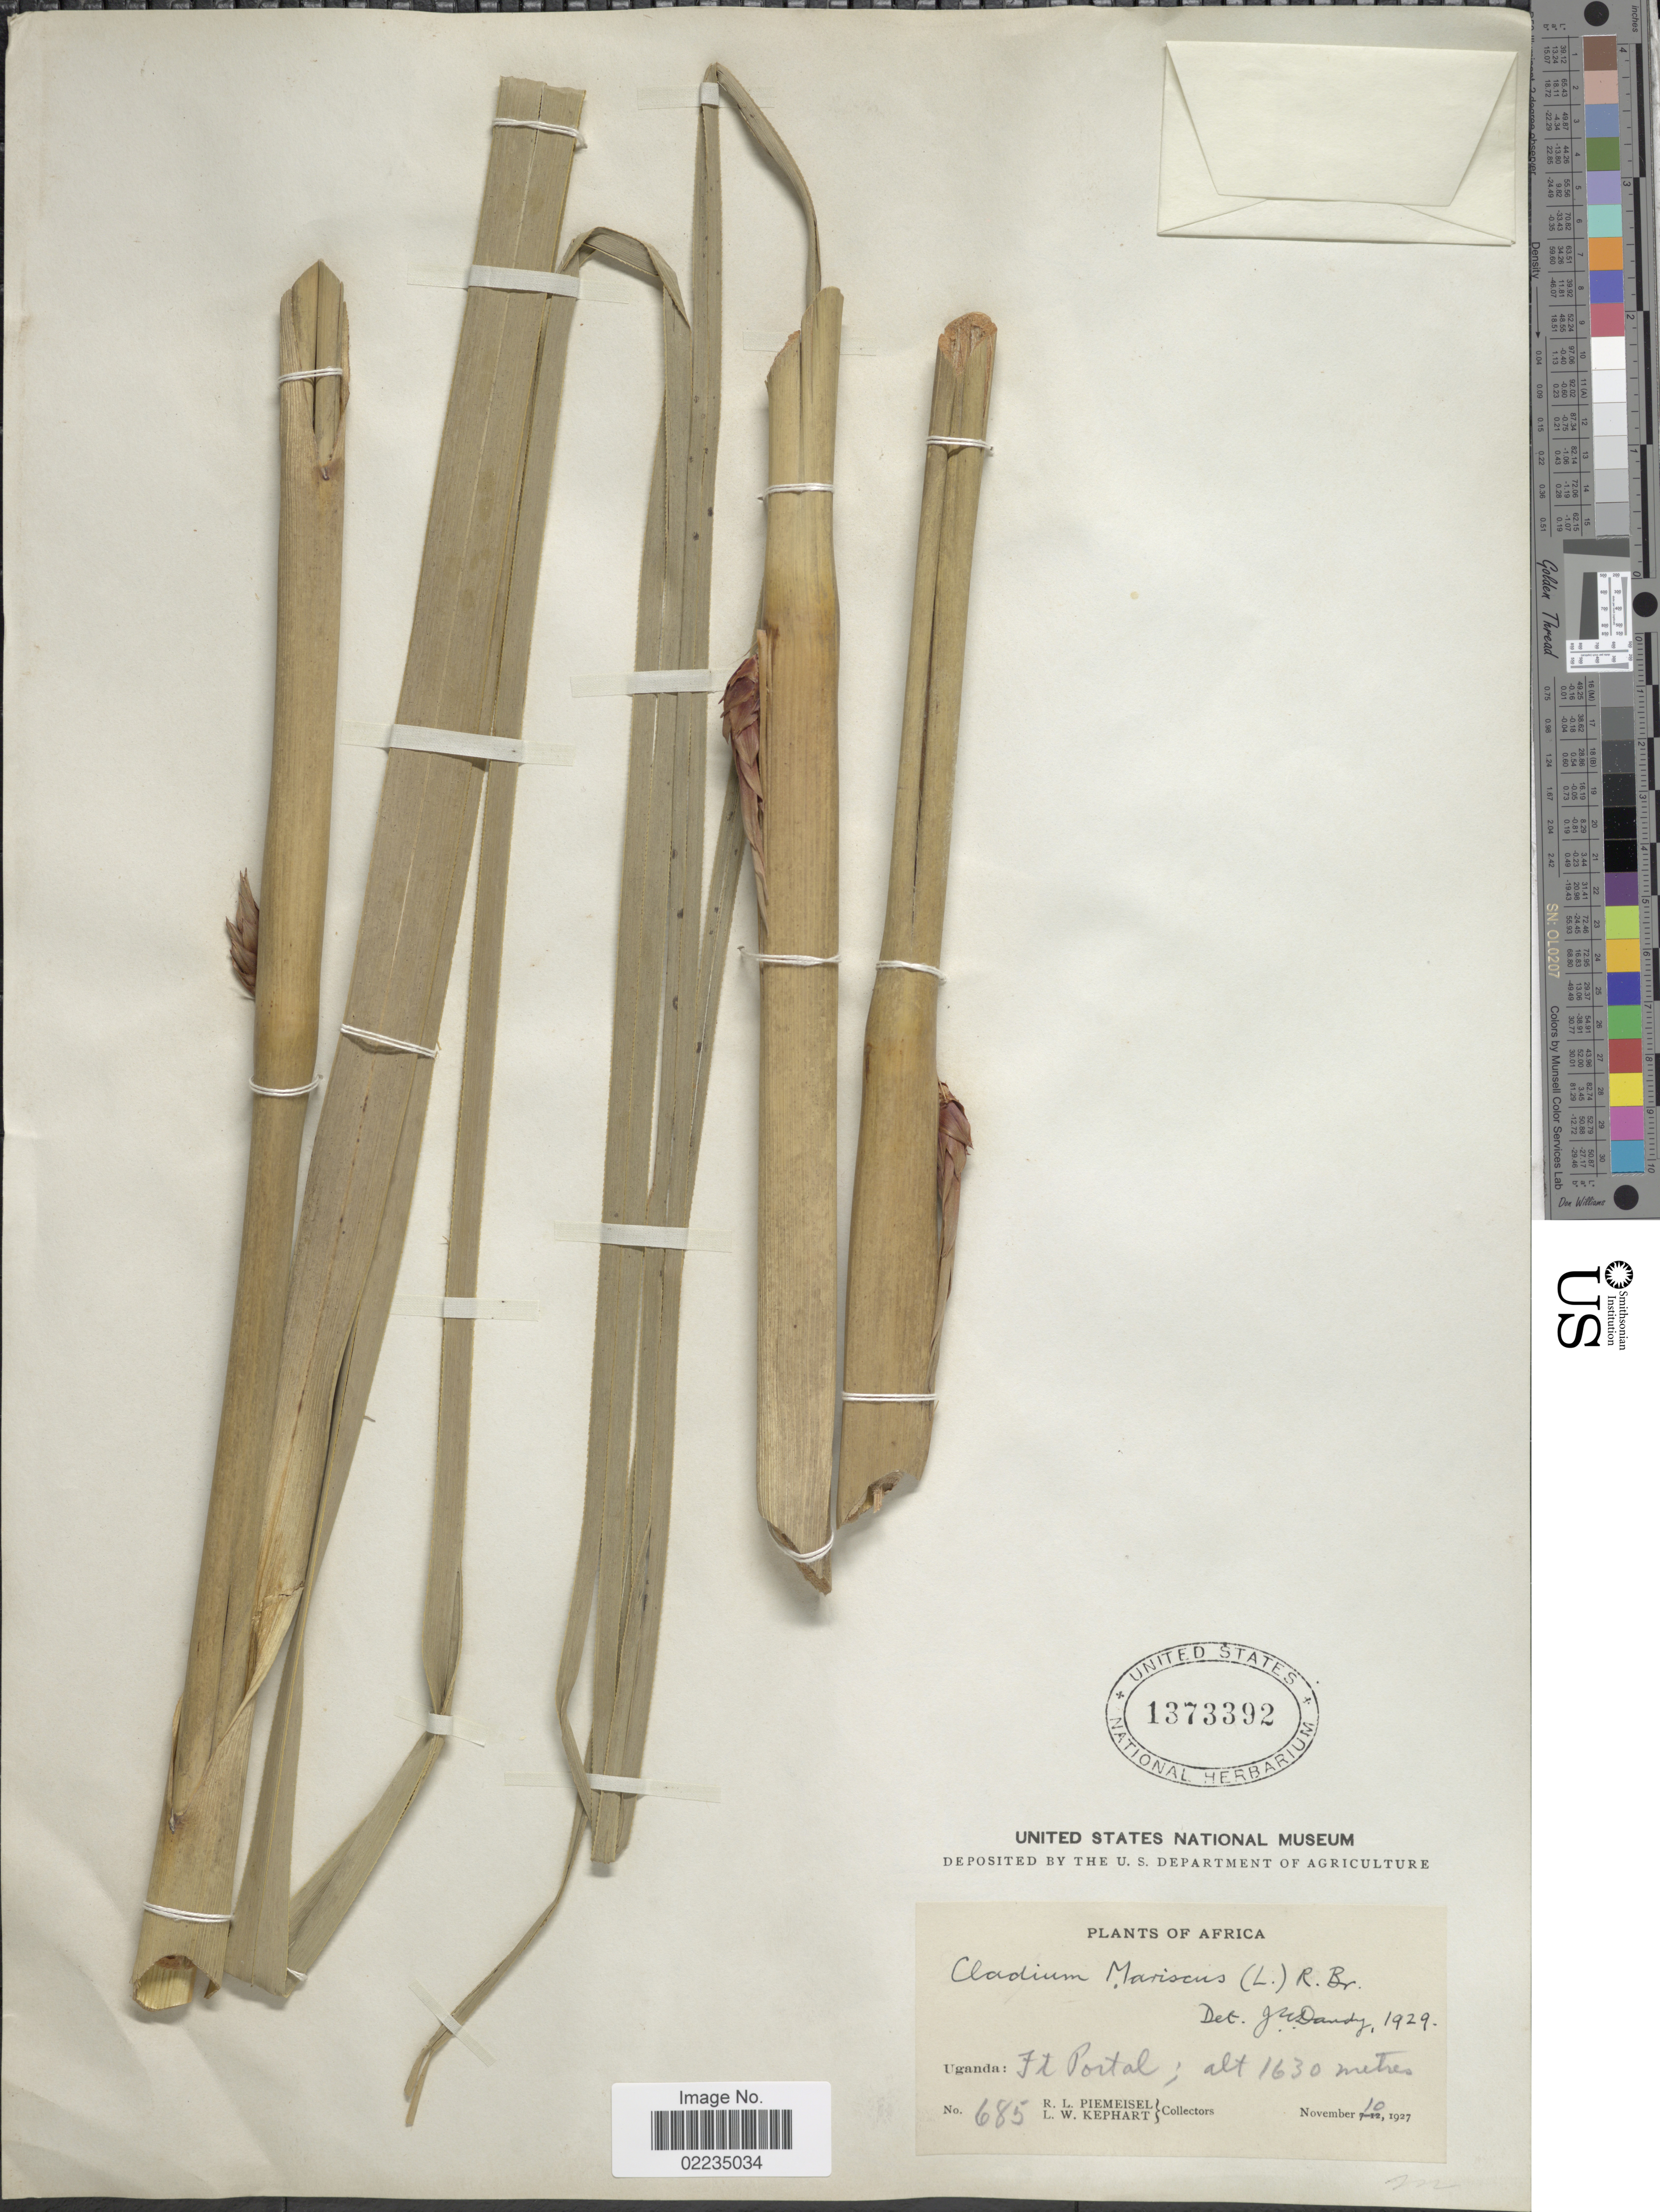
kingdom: Plantae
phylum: Tracheophyta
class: Liliopsida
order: Poales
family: Cyperaceae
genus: Cladium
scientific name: Cladium mariscus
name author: (L.) Pohl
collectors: R. L. Piemeisel & L. W. Kephart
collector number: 685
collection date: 1927-11-10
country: Uganda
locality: Ft. Portal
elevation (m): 1630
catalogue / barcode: US 1373392